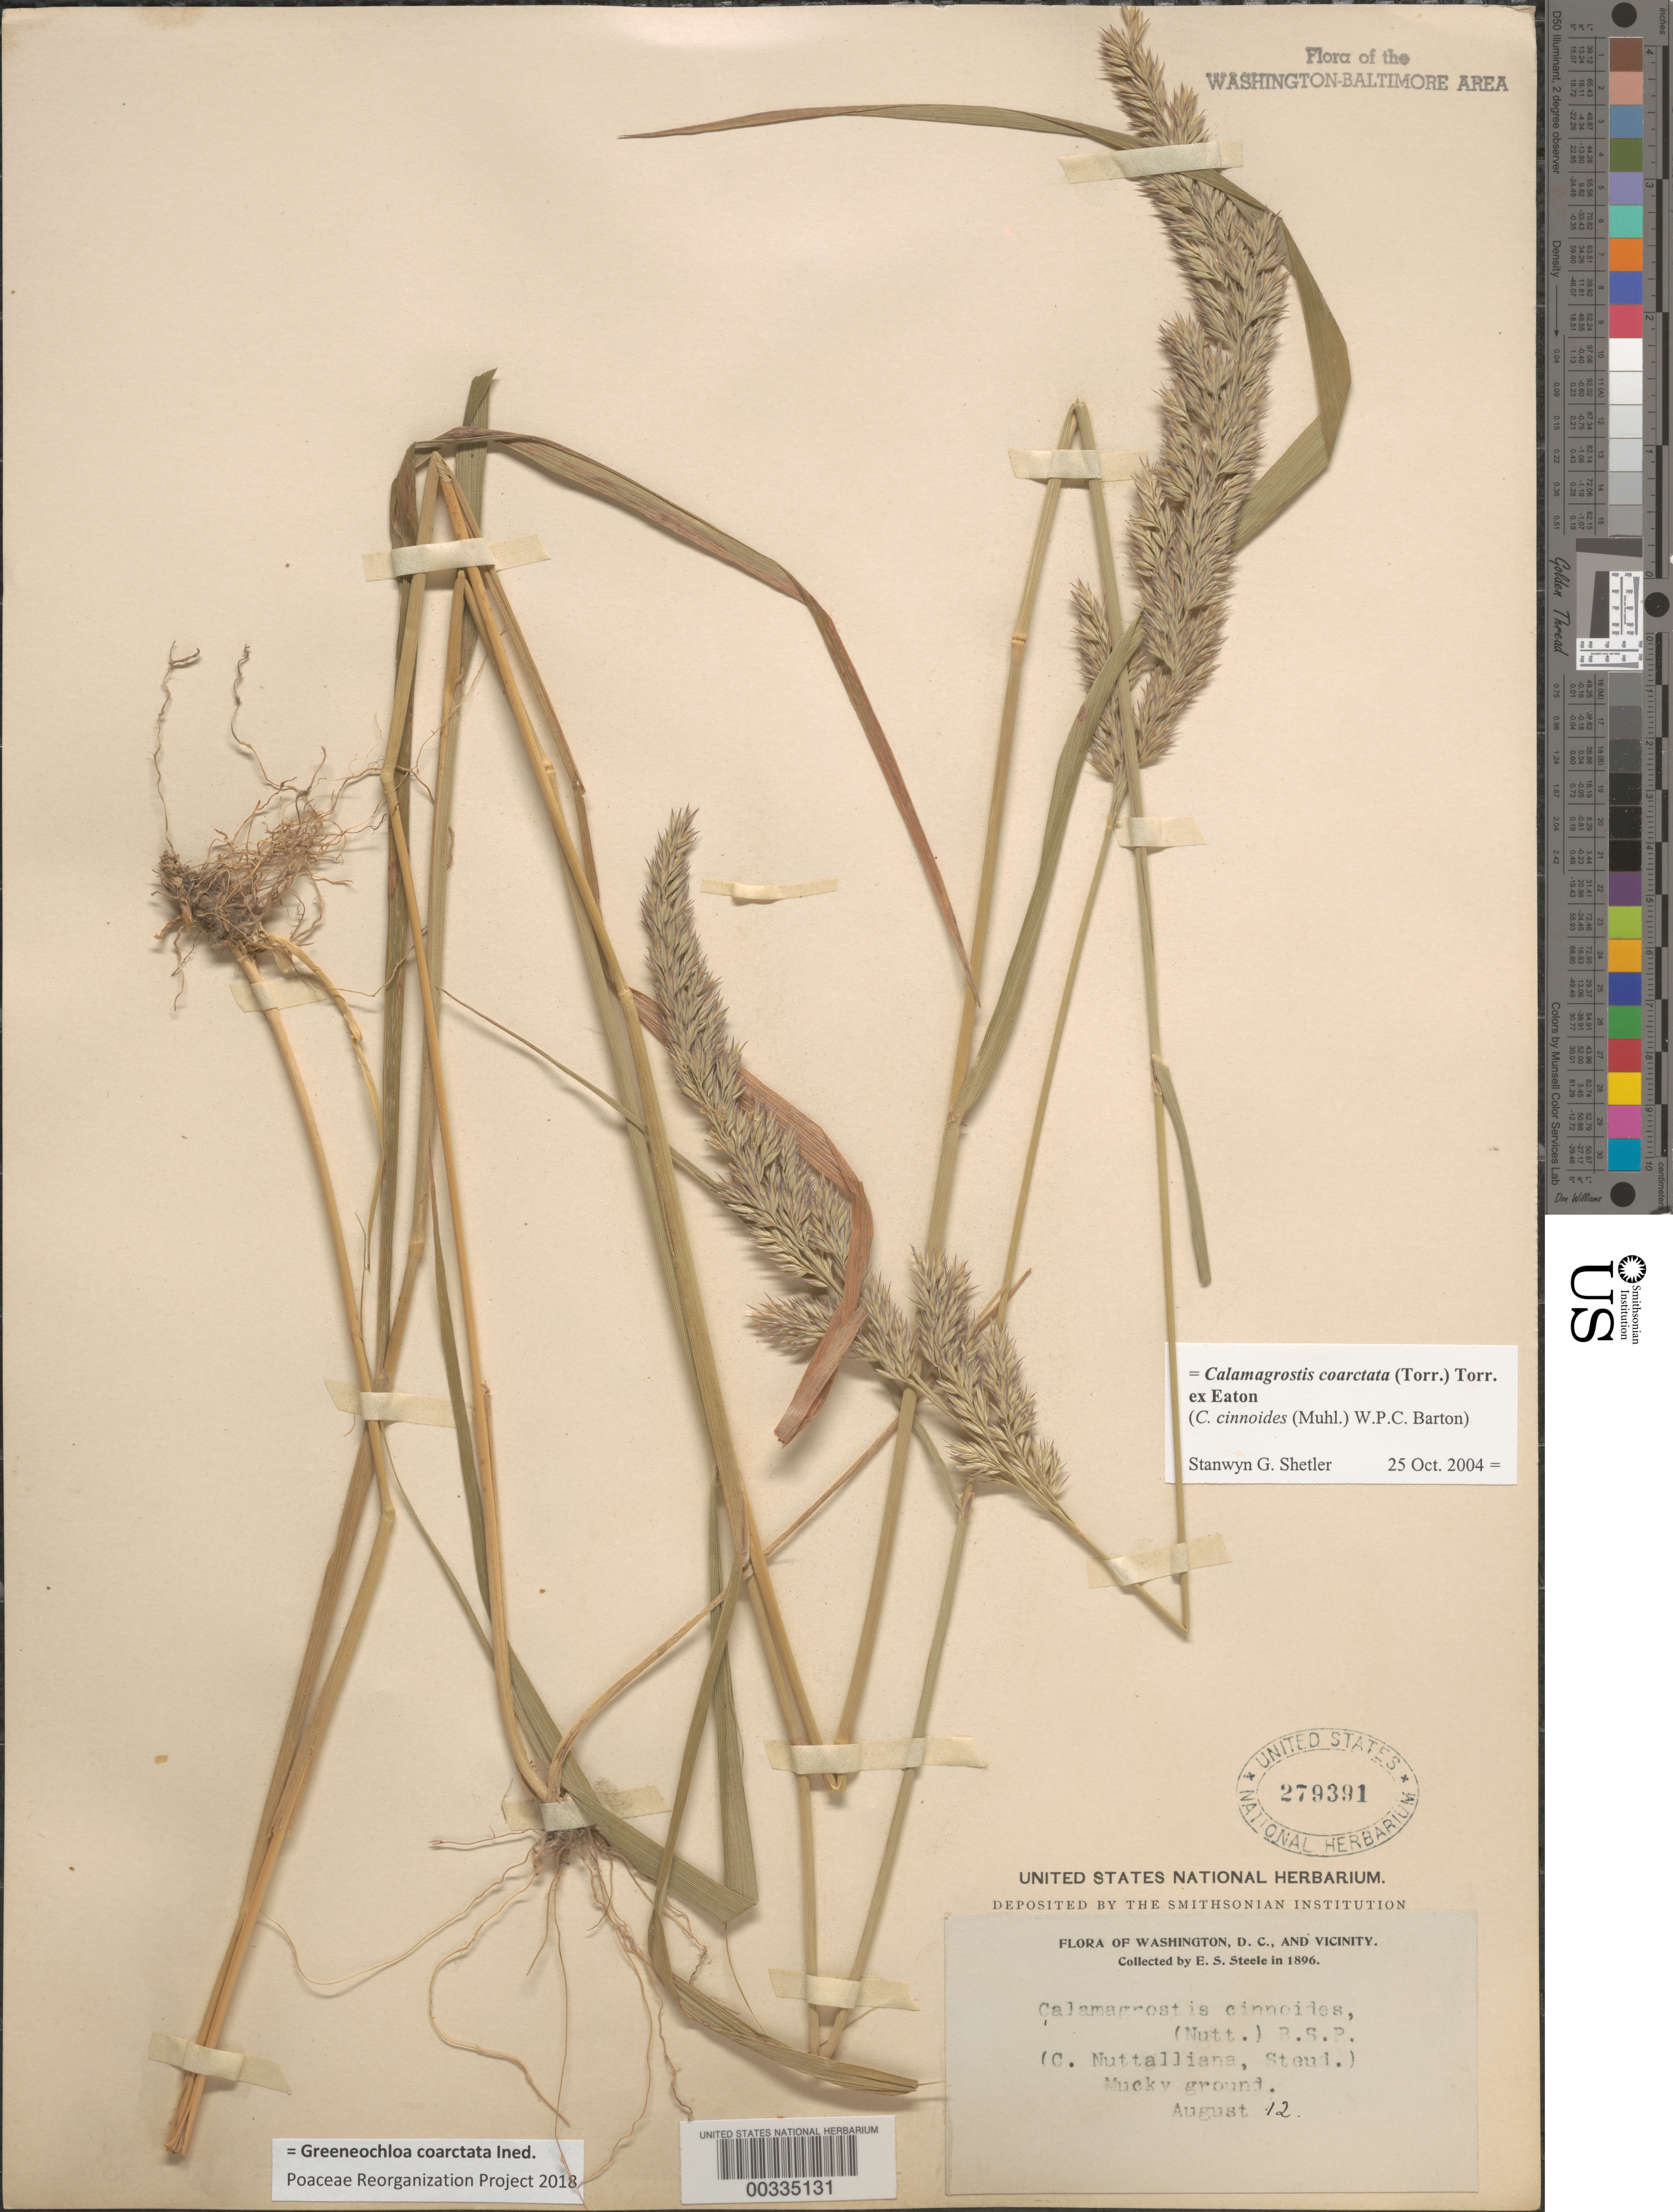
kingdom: Plantae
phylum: Tracheophyta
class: Liliopsida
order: Poales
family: Poaceae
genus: Greeneochloa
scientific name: Greeneochloa coarctata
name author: (Torr. ex Eaton) P.M. Peterson et al.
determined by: Poaceae Reorganization Project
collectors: E. Steele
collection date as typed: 12 Aug 1896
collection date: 1896-08-12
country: United States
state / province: District of Columbia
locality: Washington DC area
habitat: Mucky ground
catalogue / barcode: US 279391